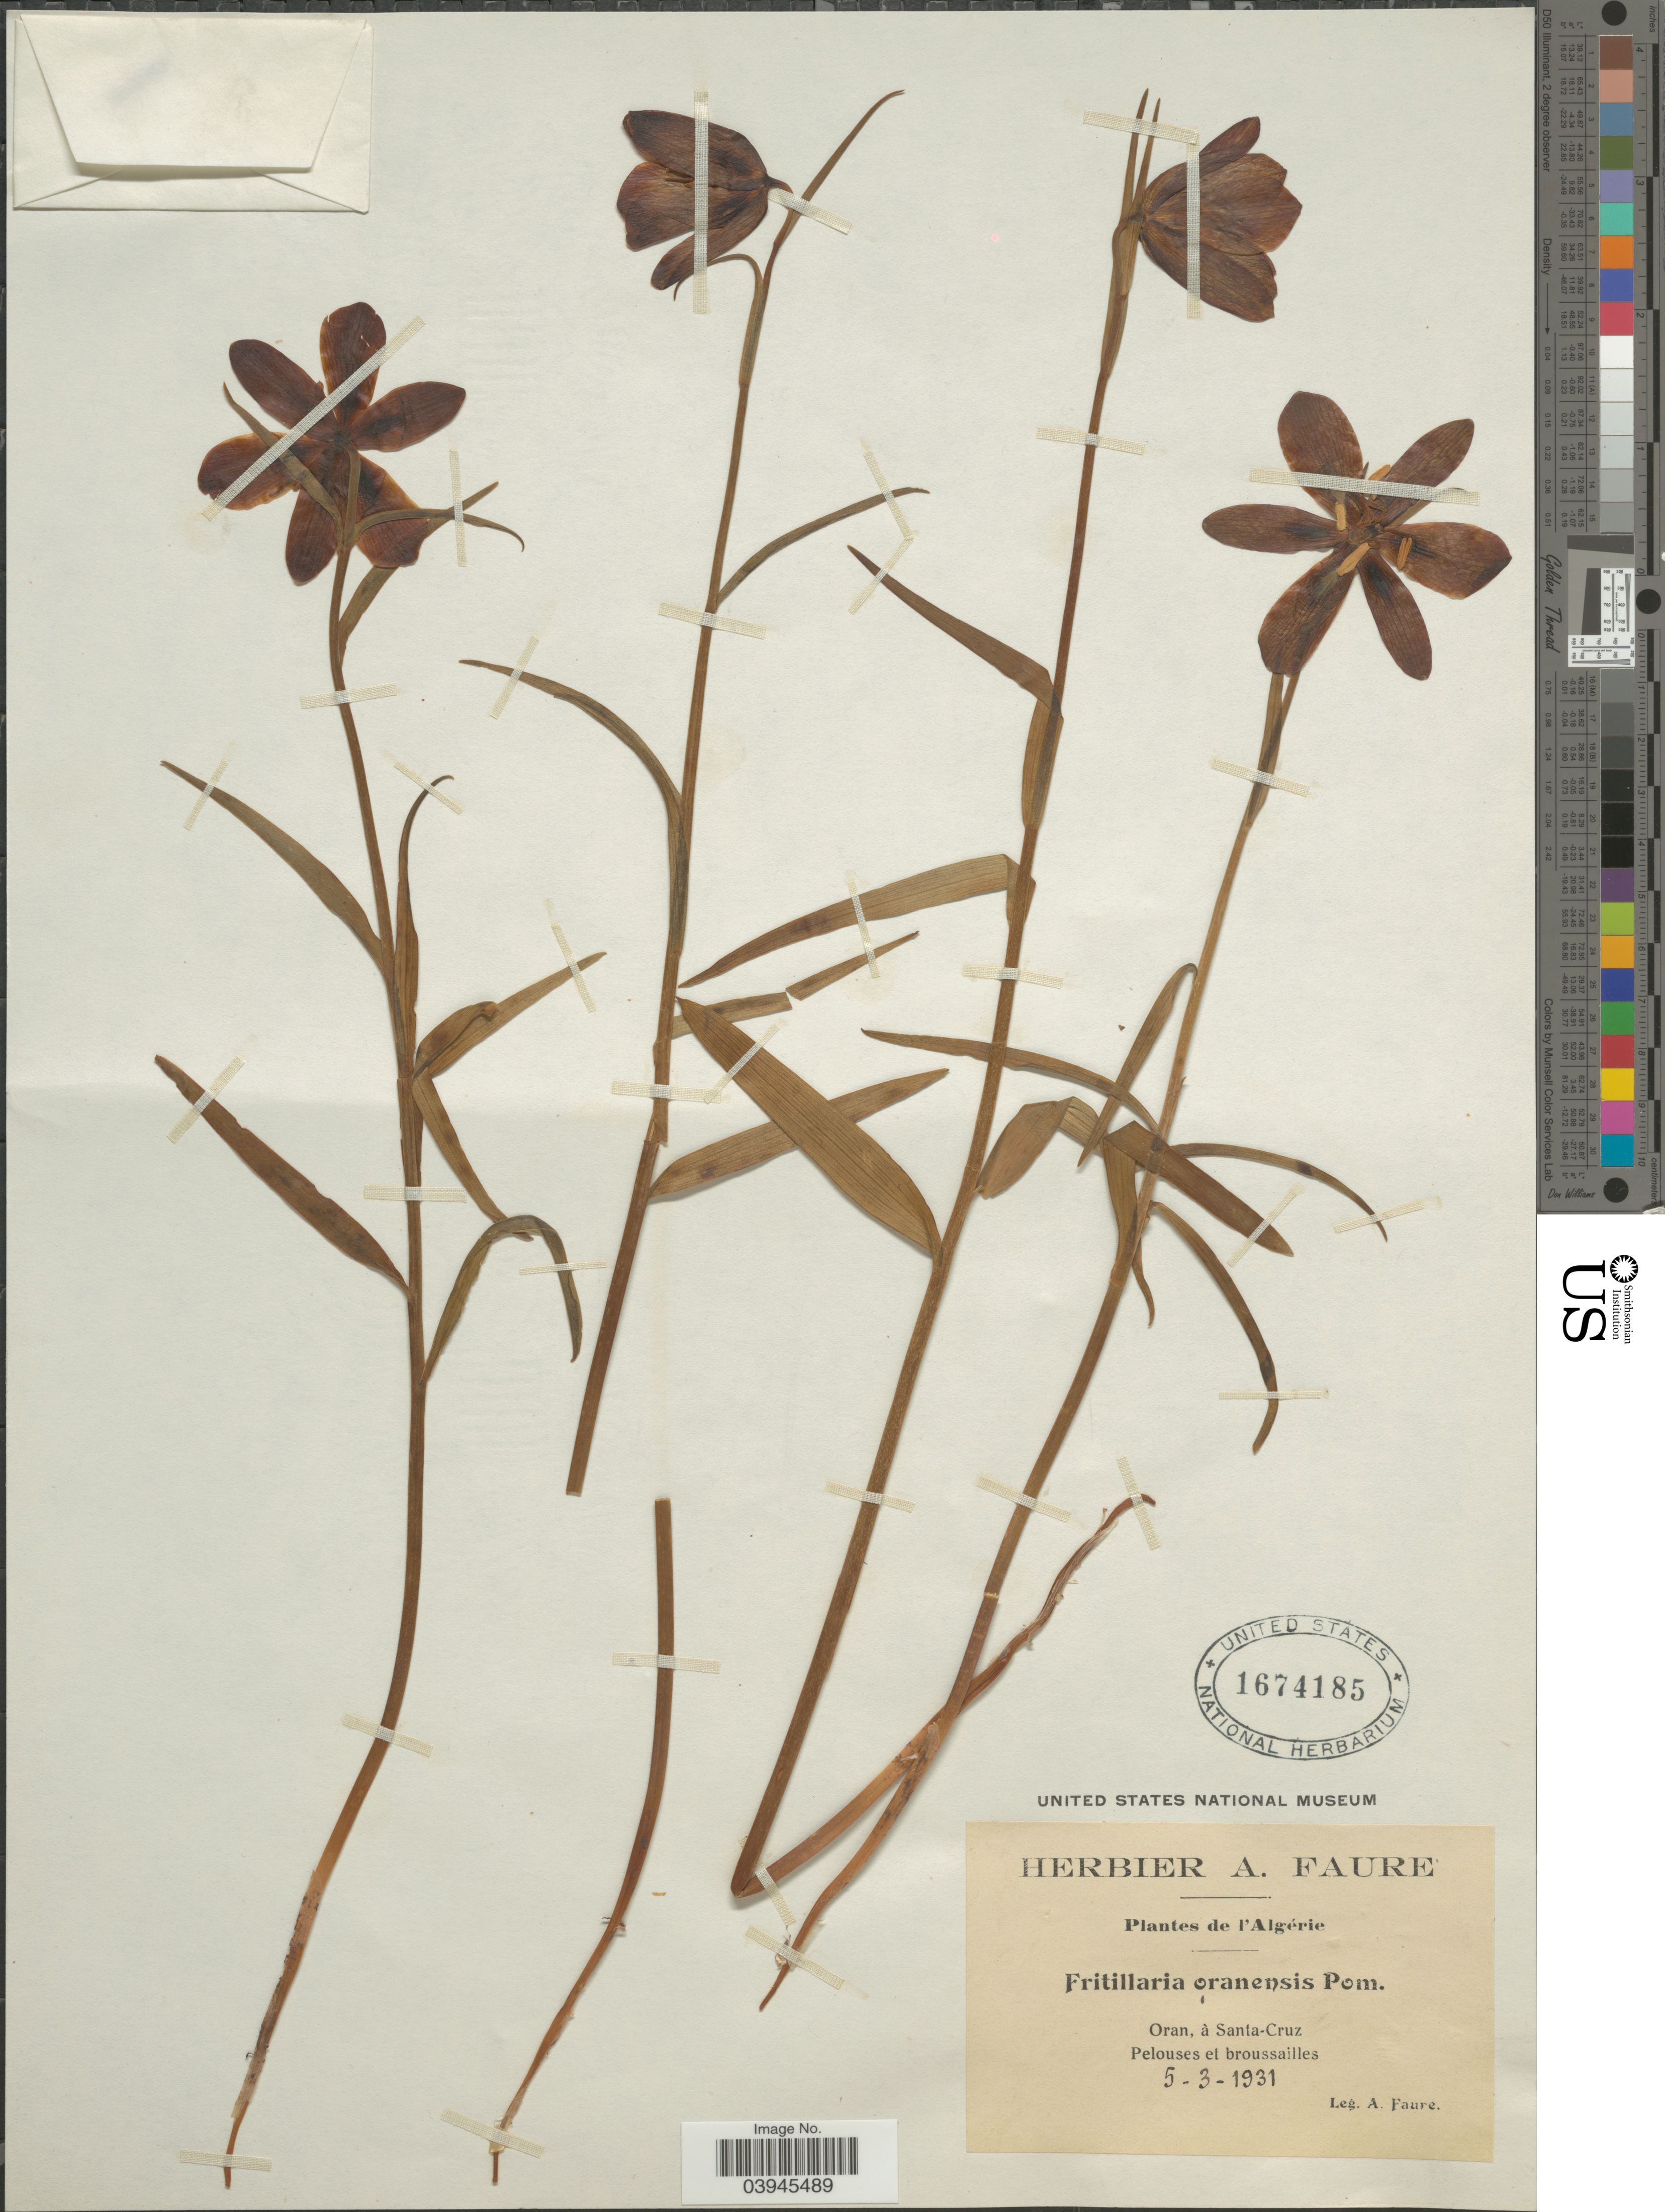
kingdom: Plantae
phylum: Tracheophyta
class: Liliopsida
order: Liliales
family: Liliaceae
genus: Fritillaria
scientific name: Fritillaria oranensis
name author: Pomel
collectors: A. Faure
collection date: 1931-03-05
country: Algeria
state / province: Oran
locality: À Santa-Cruz.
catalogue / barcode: US 1674185